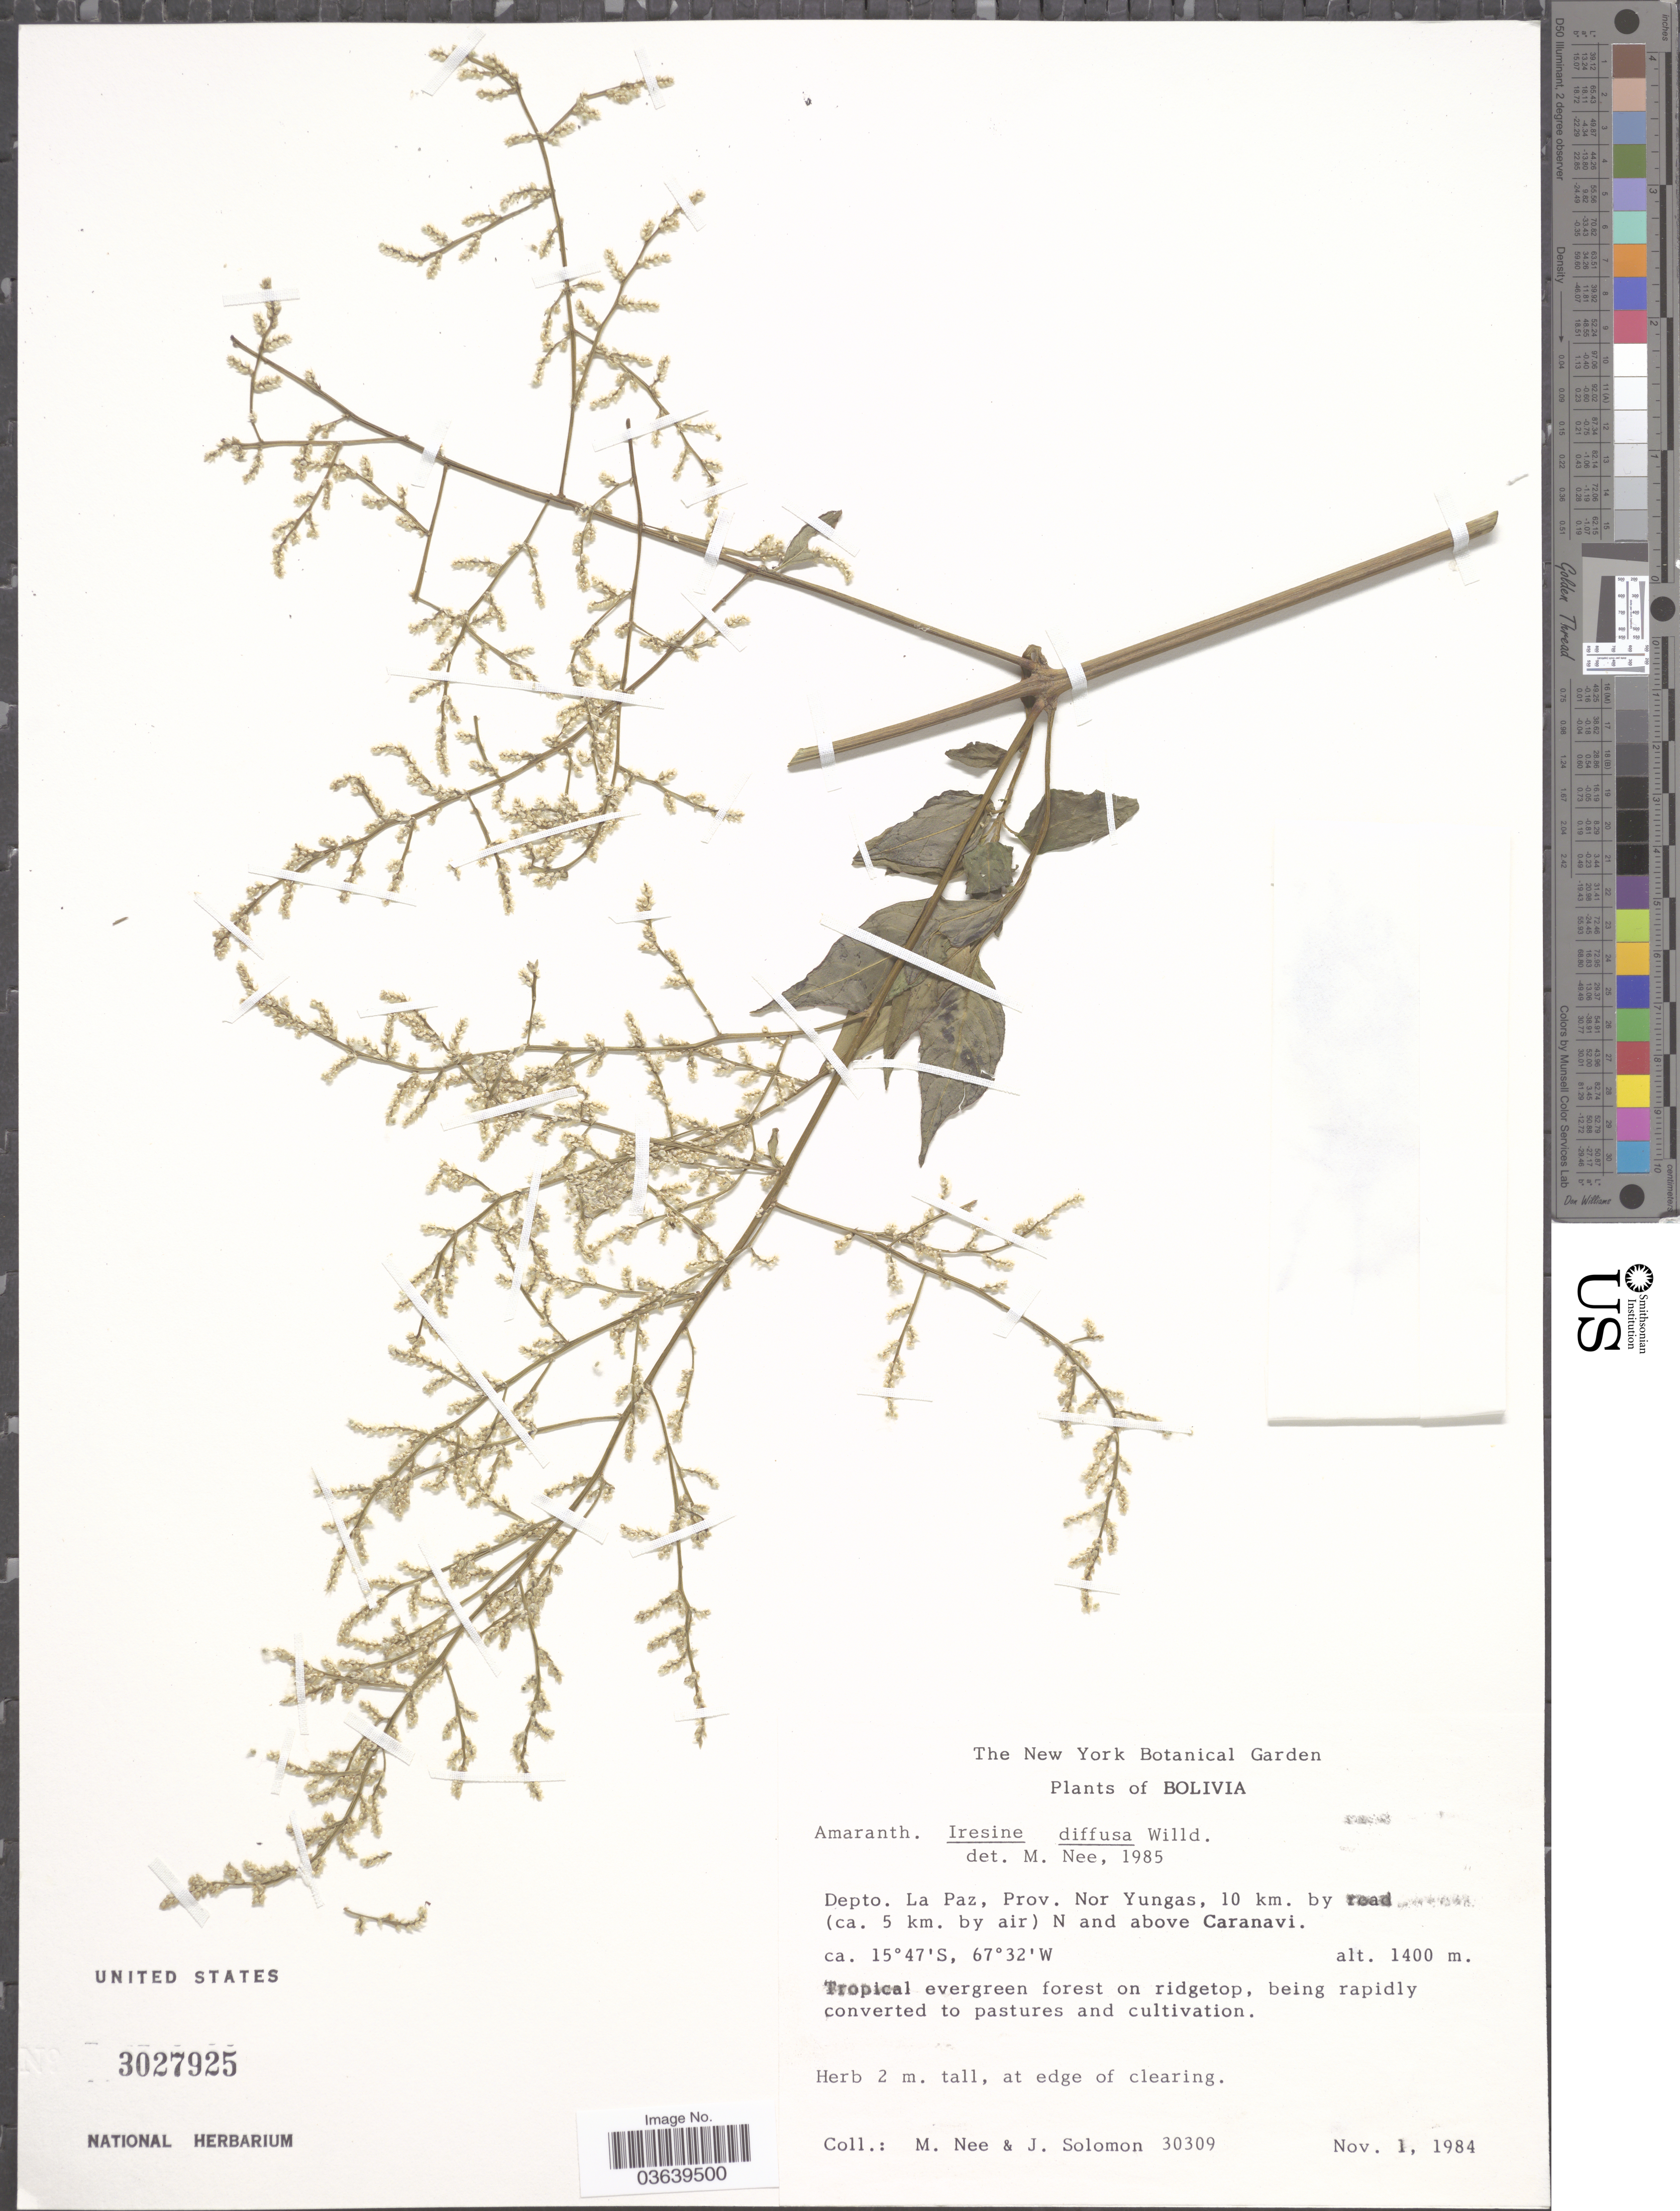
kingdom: Plantae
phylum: Tracheophyta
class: Magnoliopsida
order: Caryophyllales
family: Amaranthaceae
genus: Iresine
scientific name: Iresine celosia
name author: L.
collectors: M. Nee & J. Solomon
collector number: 30309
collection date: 1984-11-01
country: Bolivia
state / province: La Paz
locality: Prov. Nor Yungas, 10 km. by road (ca. 5 km. by air) N and above Caranavi.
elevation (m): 1400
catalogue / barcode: US 3027925